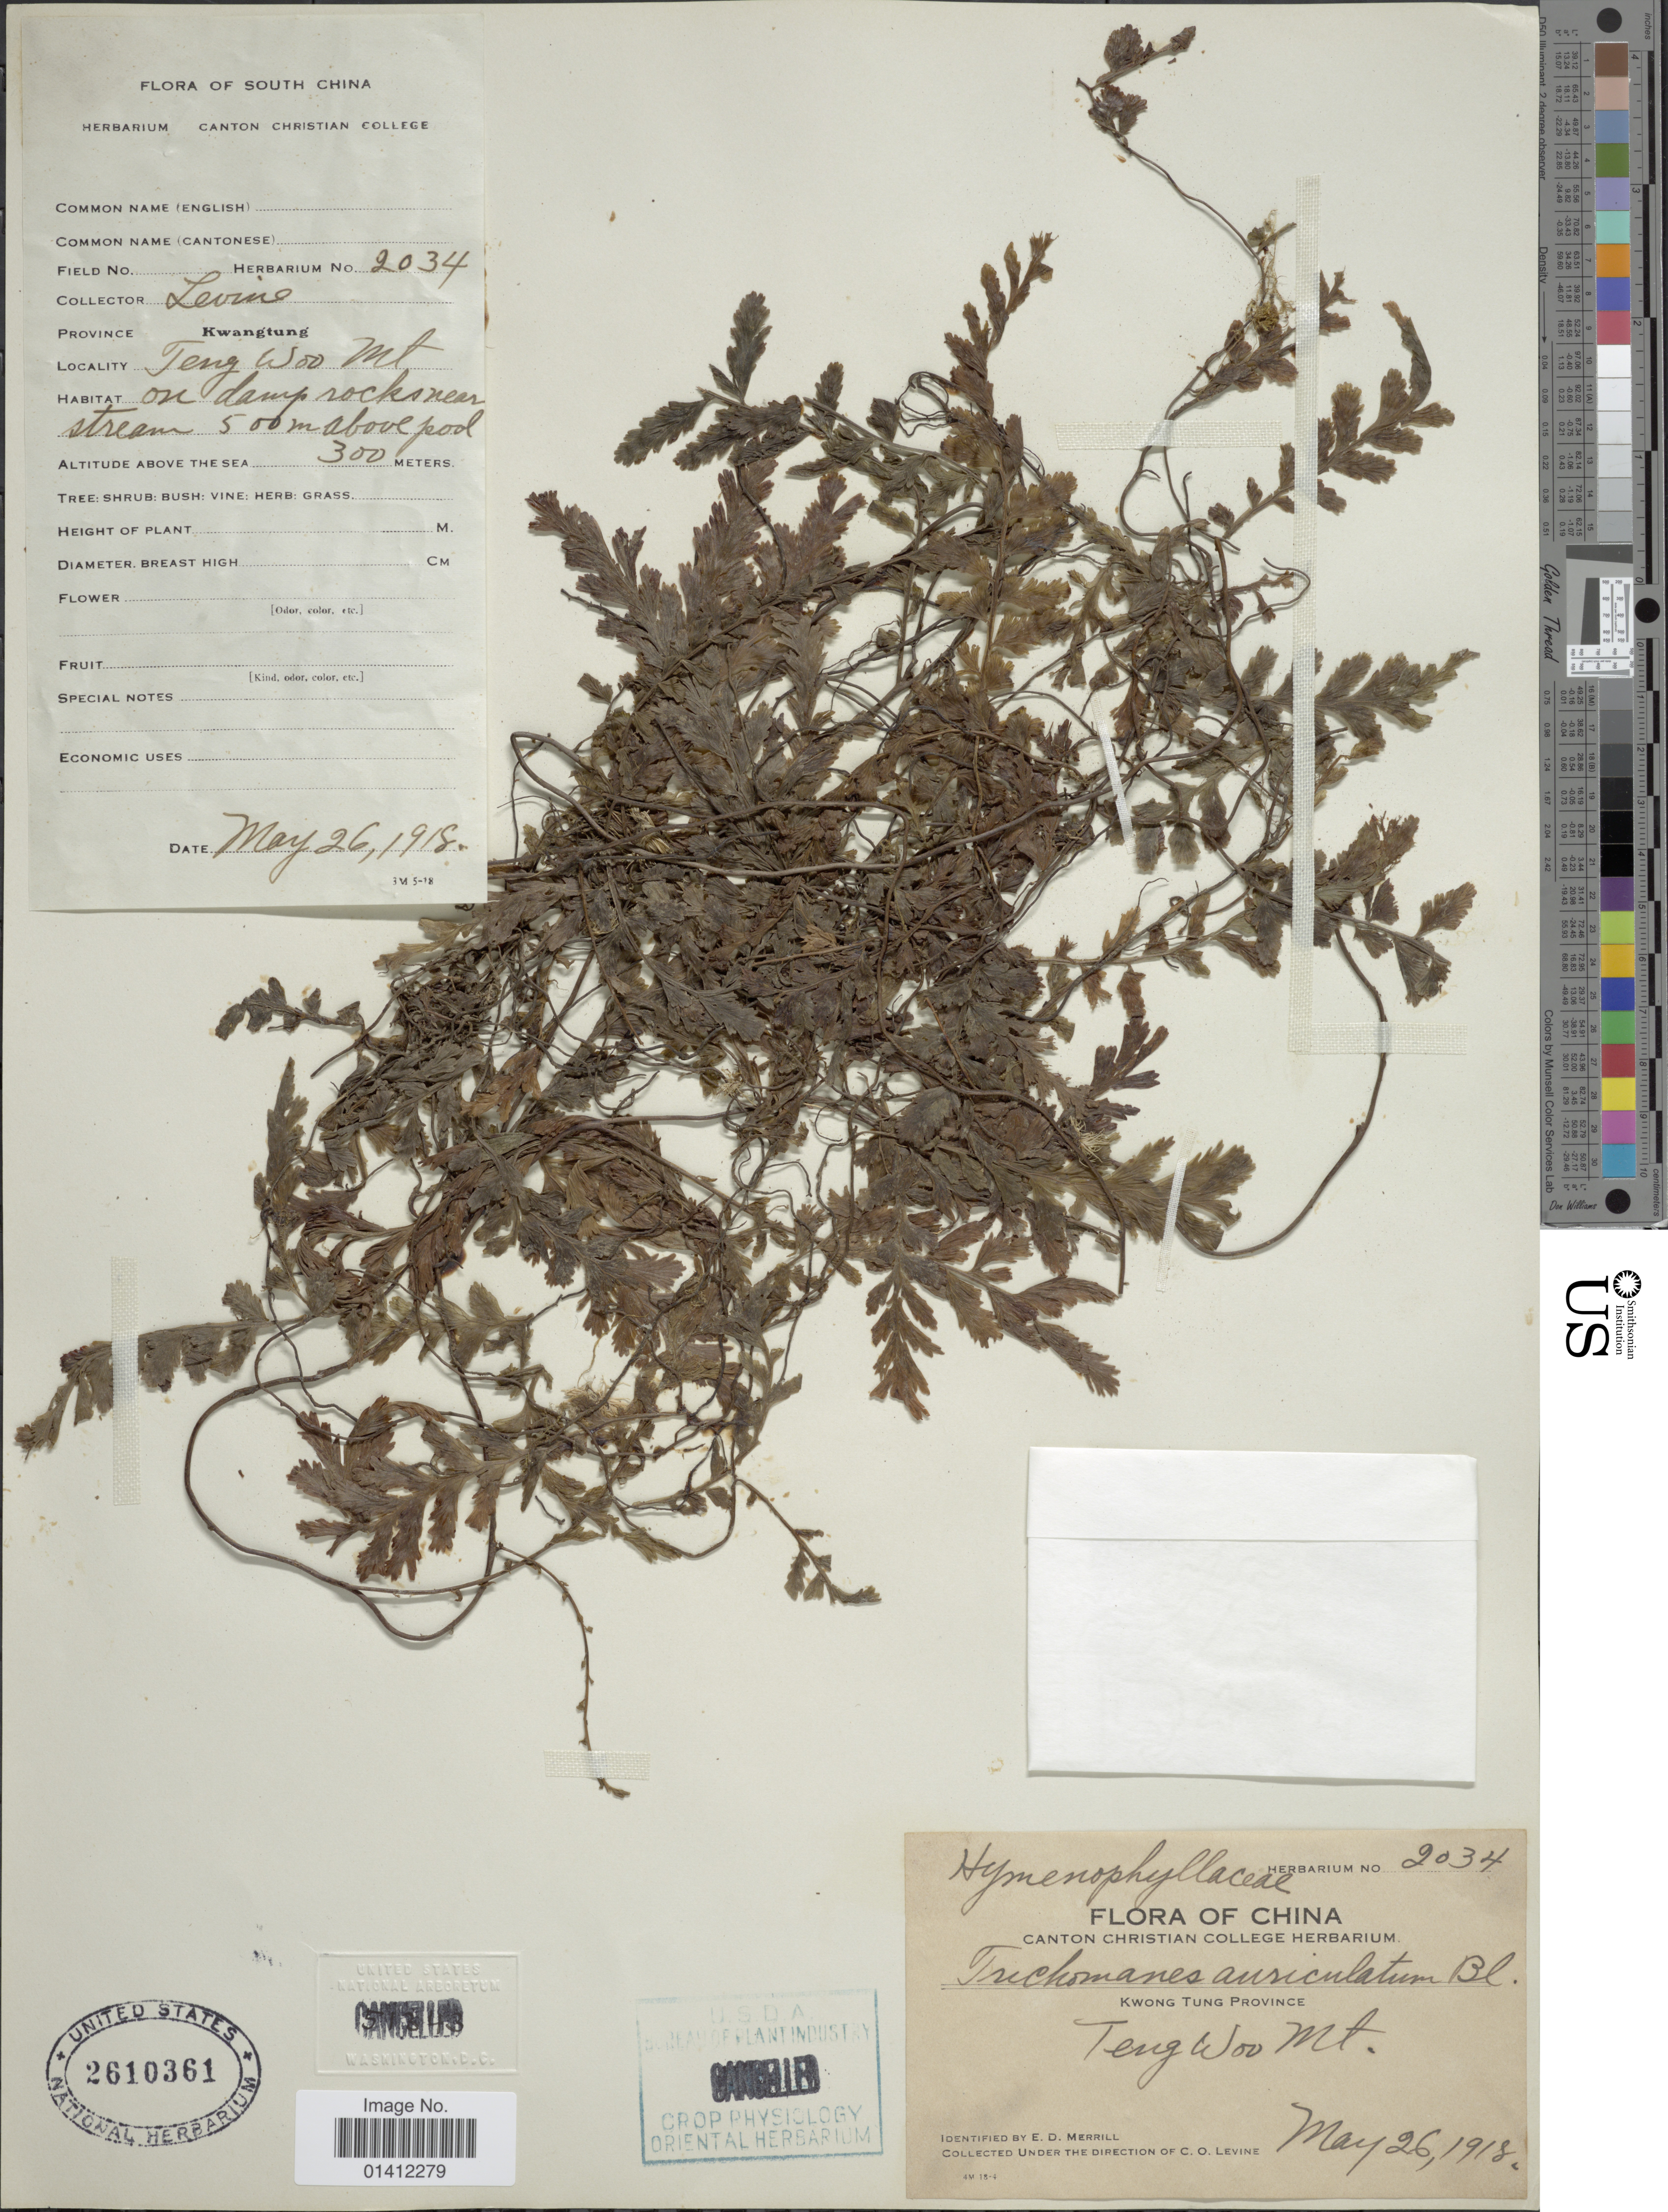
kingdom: Plantae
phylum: Tracheophyta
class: Polypodiopsida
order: Hymenophyllales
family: Hymenophyllaceae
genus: Vandenboschia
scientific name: Vandenboschia auriculata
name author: (Blume) Copel.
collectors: C. O. Levine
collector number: Herbarium 2034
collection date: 1918-05-26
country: China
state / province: Guangdong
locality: Kwong Tung Province, Teng Woo Mt.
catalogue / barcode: US 2610361